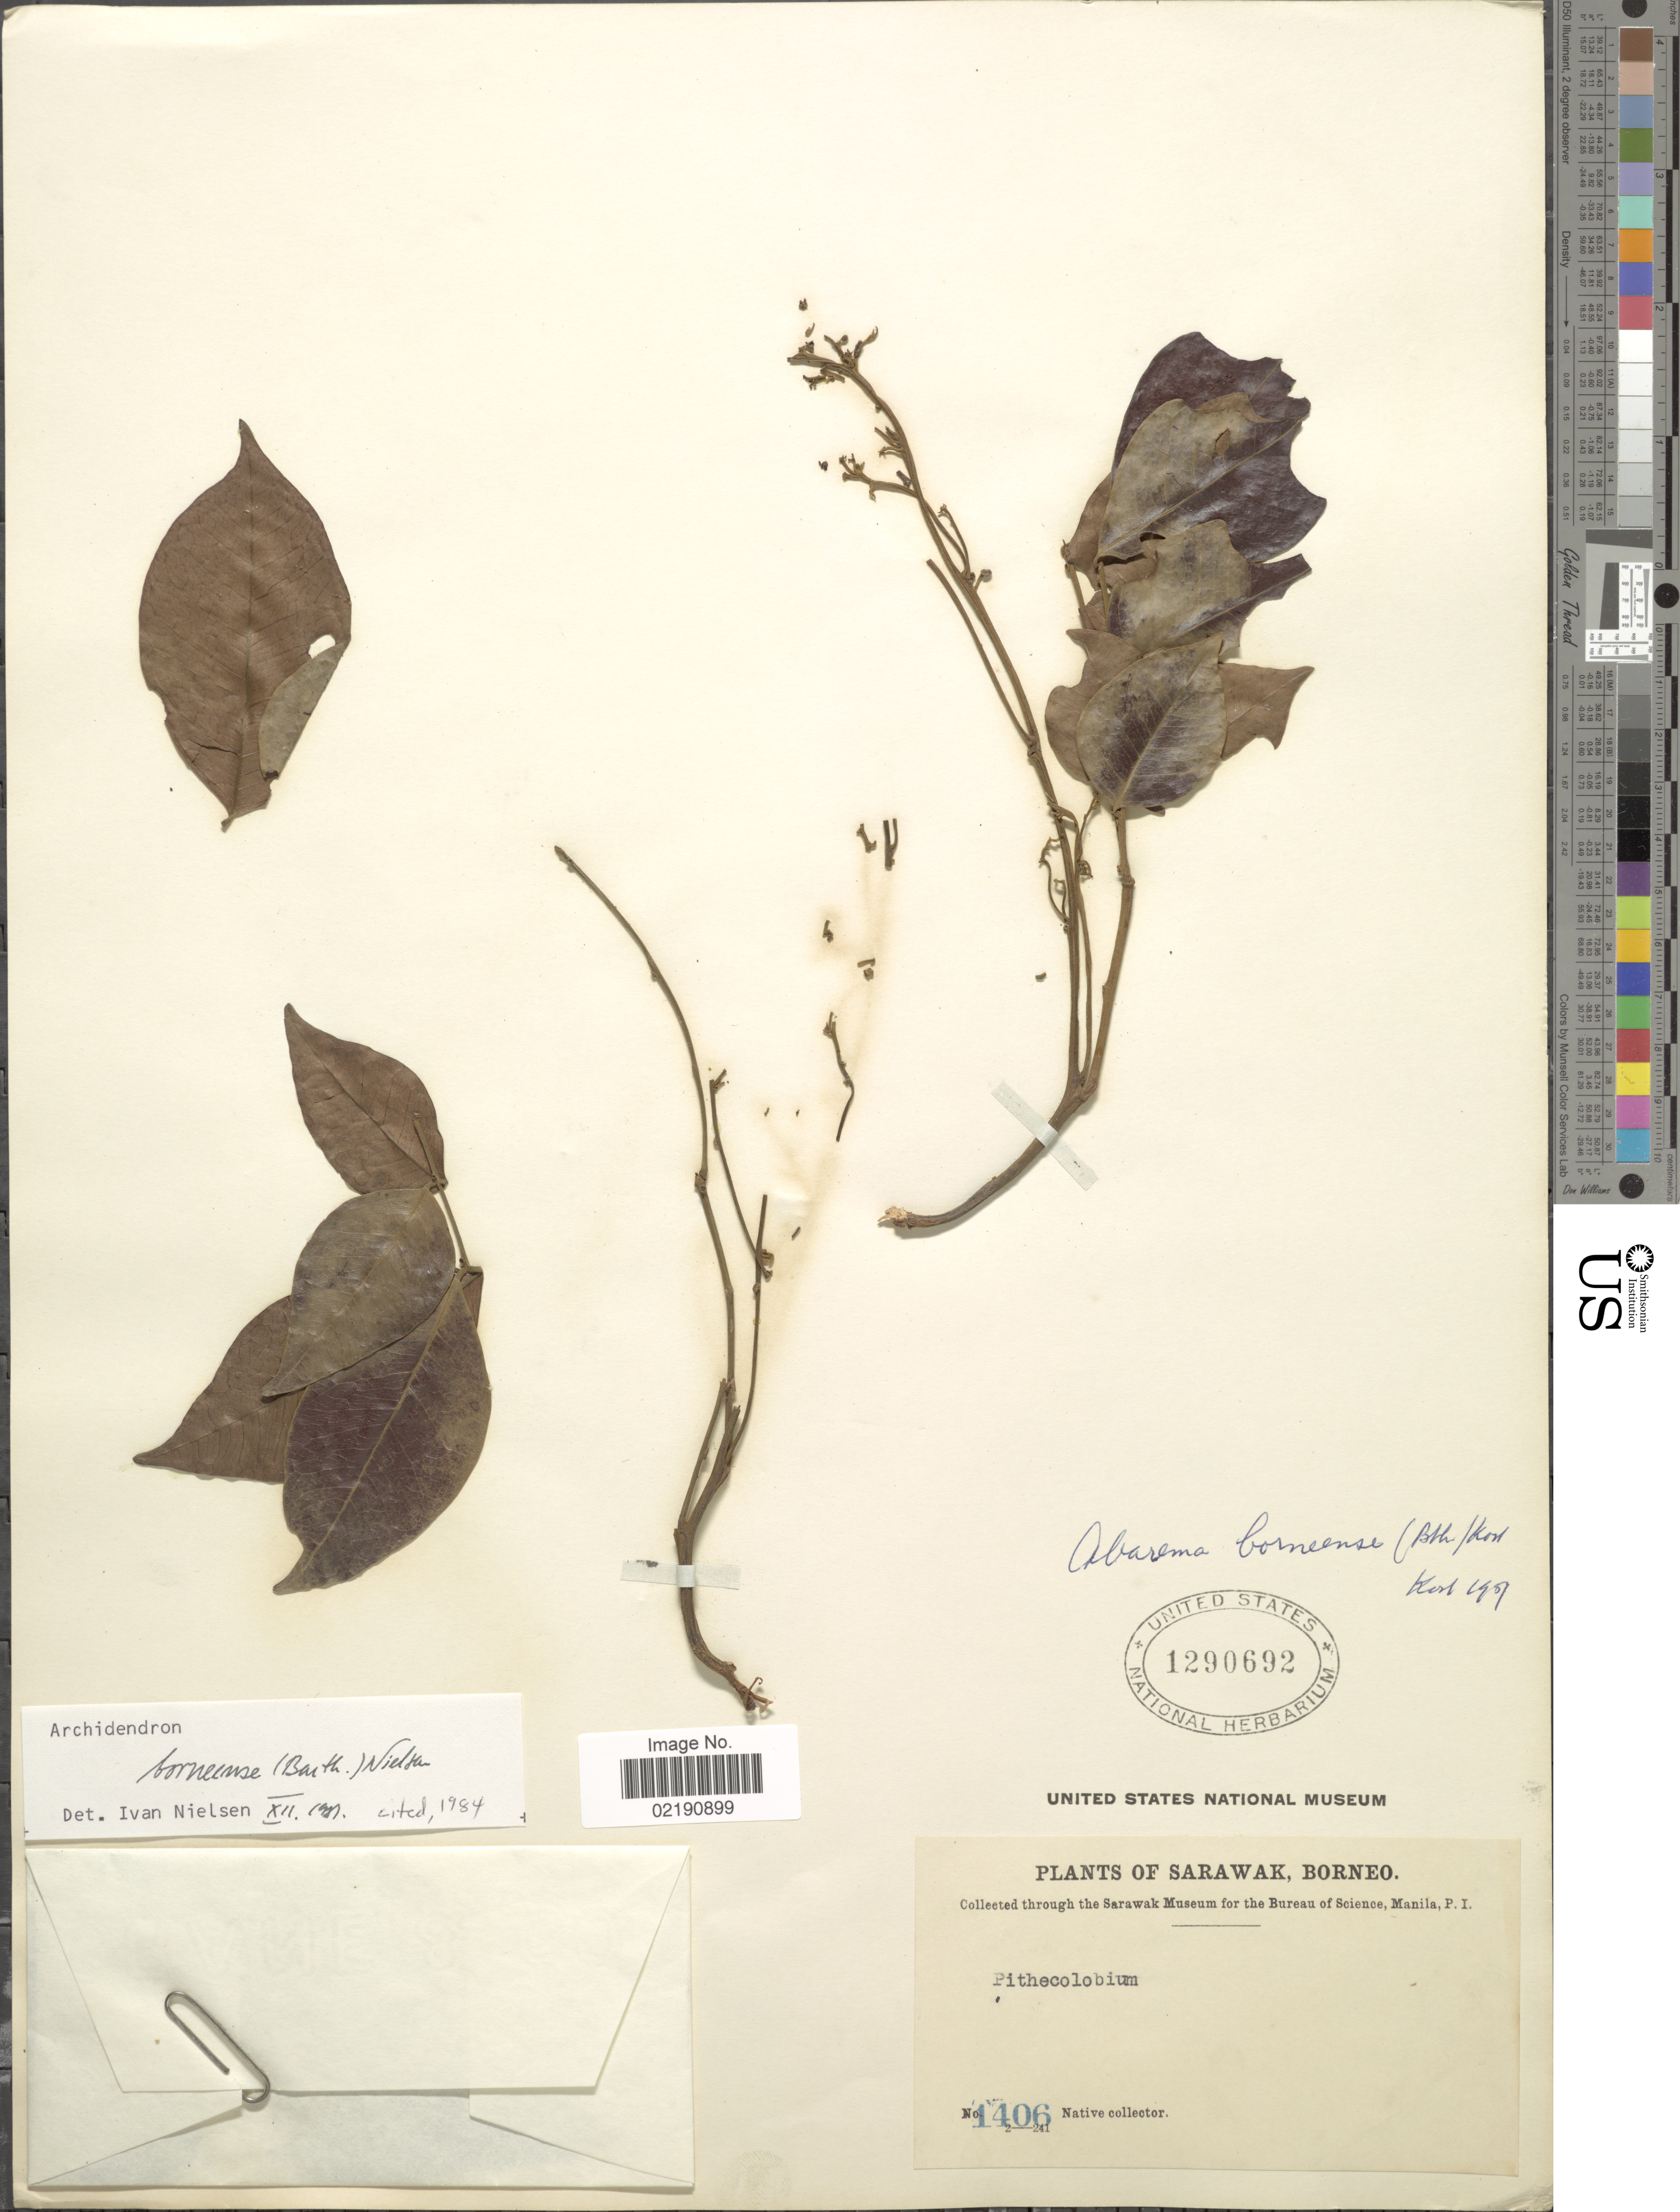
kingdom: Plantae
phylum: Tracheophyta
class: Magnoliopsida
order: Fabales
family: Fabaceae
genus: Archidendron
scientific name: Archidendron borneense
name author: (Benth.) I.C. Nielsen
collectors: Native collector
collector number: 1406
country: Malaysia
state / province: Sarawak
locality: Borneo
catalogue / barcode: US 1290692